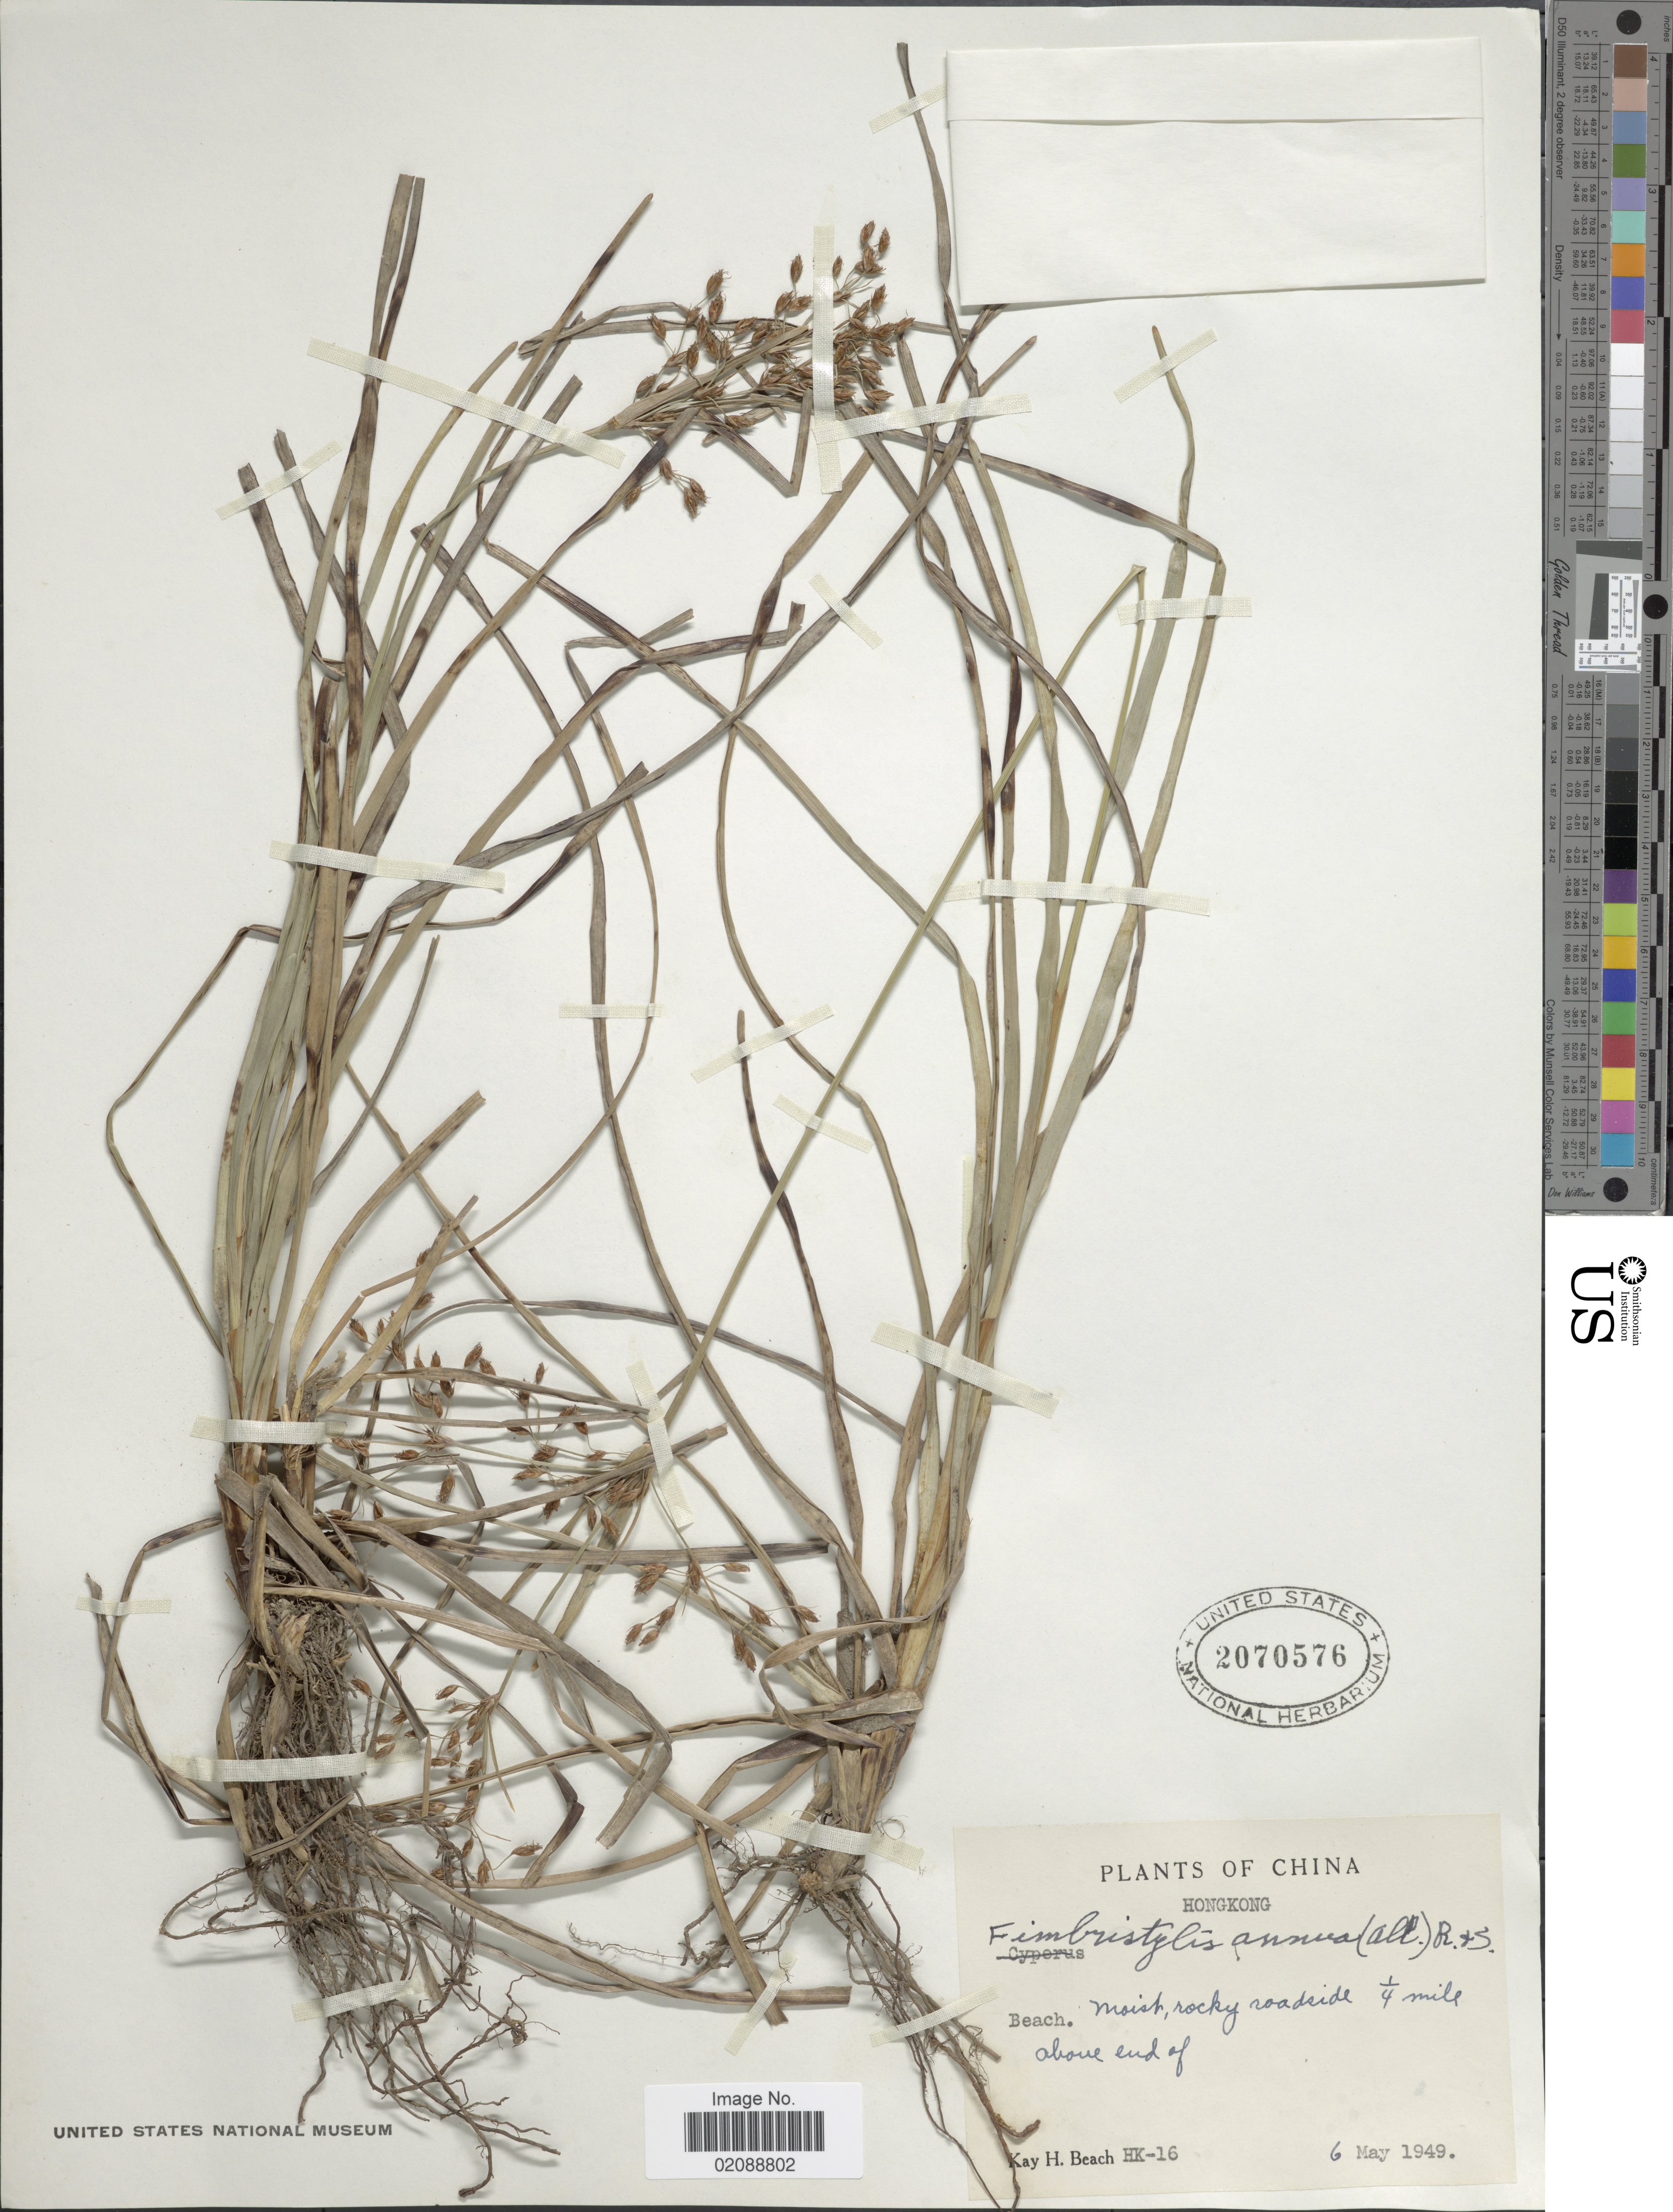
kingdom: Plantae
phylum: Tracheophyta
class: Liliopsida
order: Poales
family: Cyperaceae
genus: Fimbristylis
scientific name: Fimbristylis complanata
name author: (Retz.) Link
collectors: K. H. Beach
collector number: HK-16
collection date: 1949-05-06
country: China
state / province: Hong Kong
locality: Beach, moist, rocky roadside 1/4 mile above end of.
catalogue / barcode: US 2070576